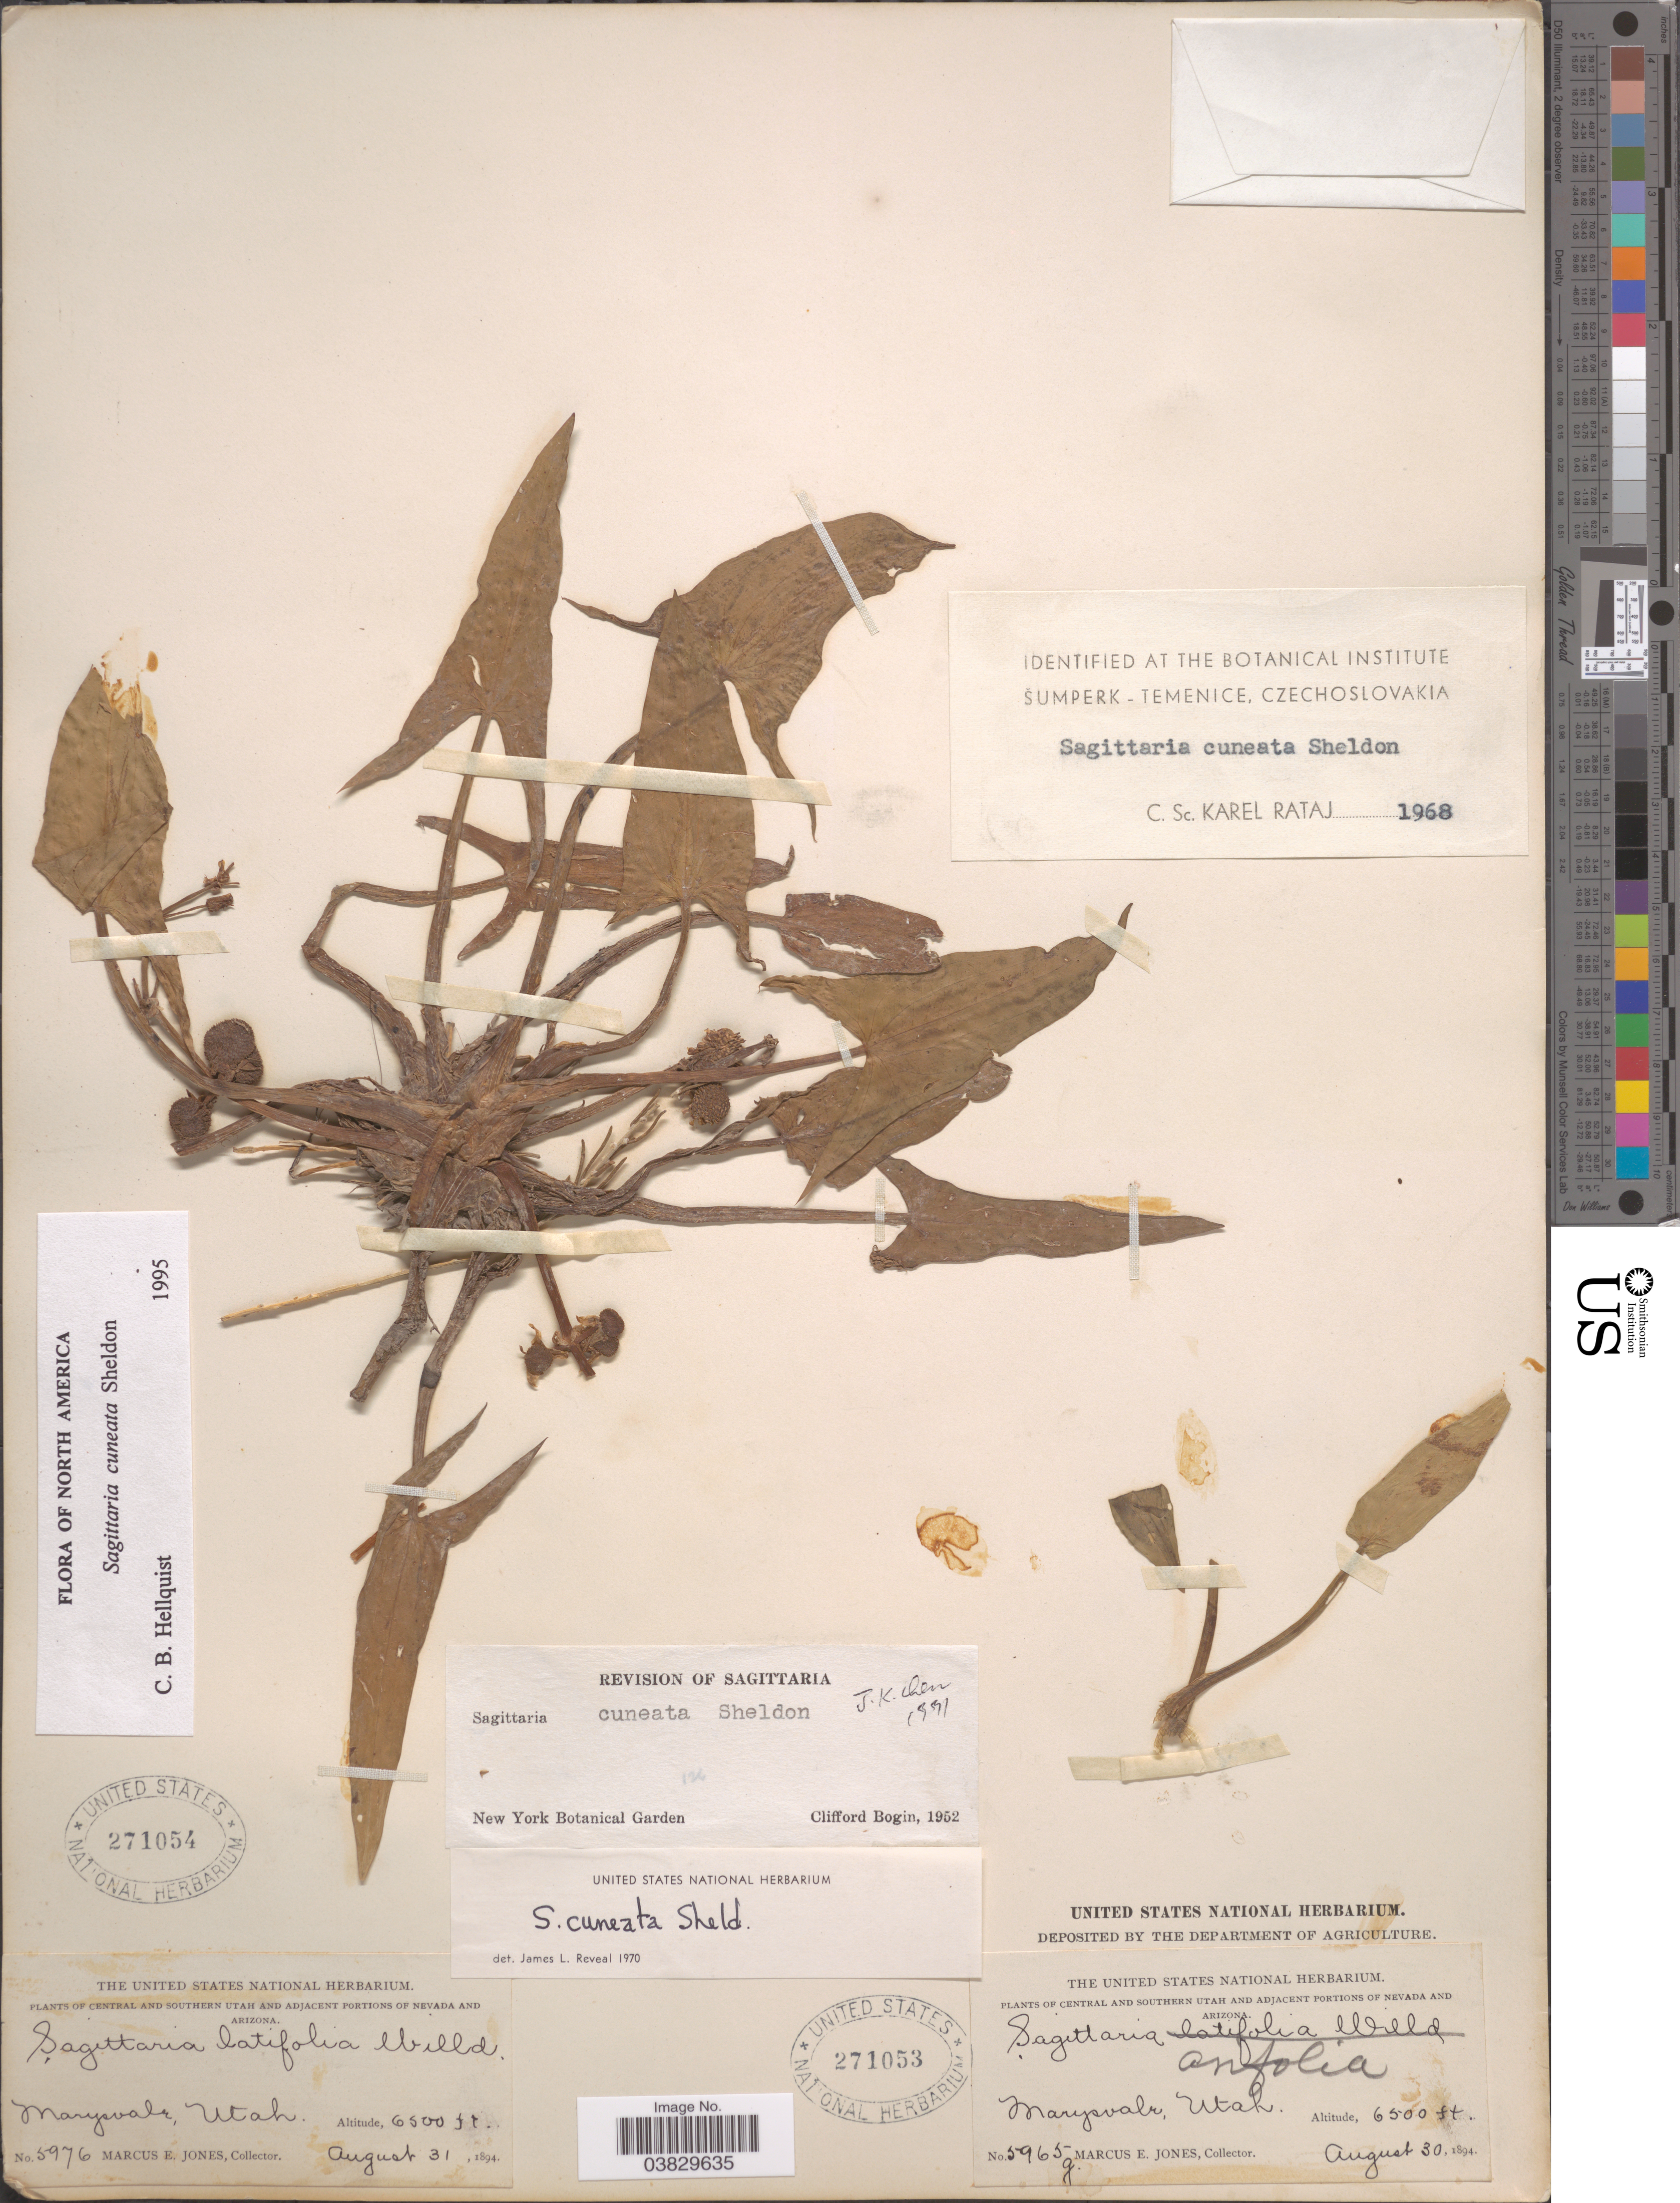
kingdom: Plantae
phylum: Tracheophyta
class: Liliopsida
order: Alismatales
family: Alismataceae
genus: Sagittaria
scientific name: Sagittaria cuneata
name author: E. Sheld.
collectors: M. E. Jones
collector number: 5965g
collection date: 1894-08-30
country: United States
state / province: Utah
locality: Central and Southern Utah. Marysvale.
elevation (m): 1981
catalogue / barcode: US 271053